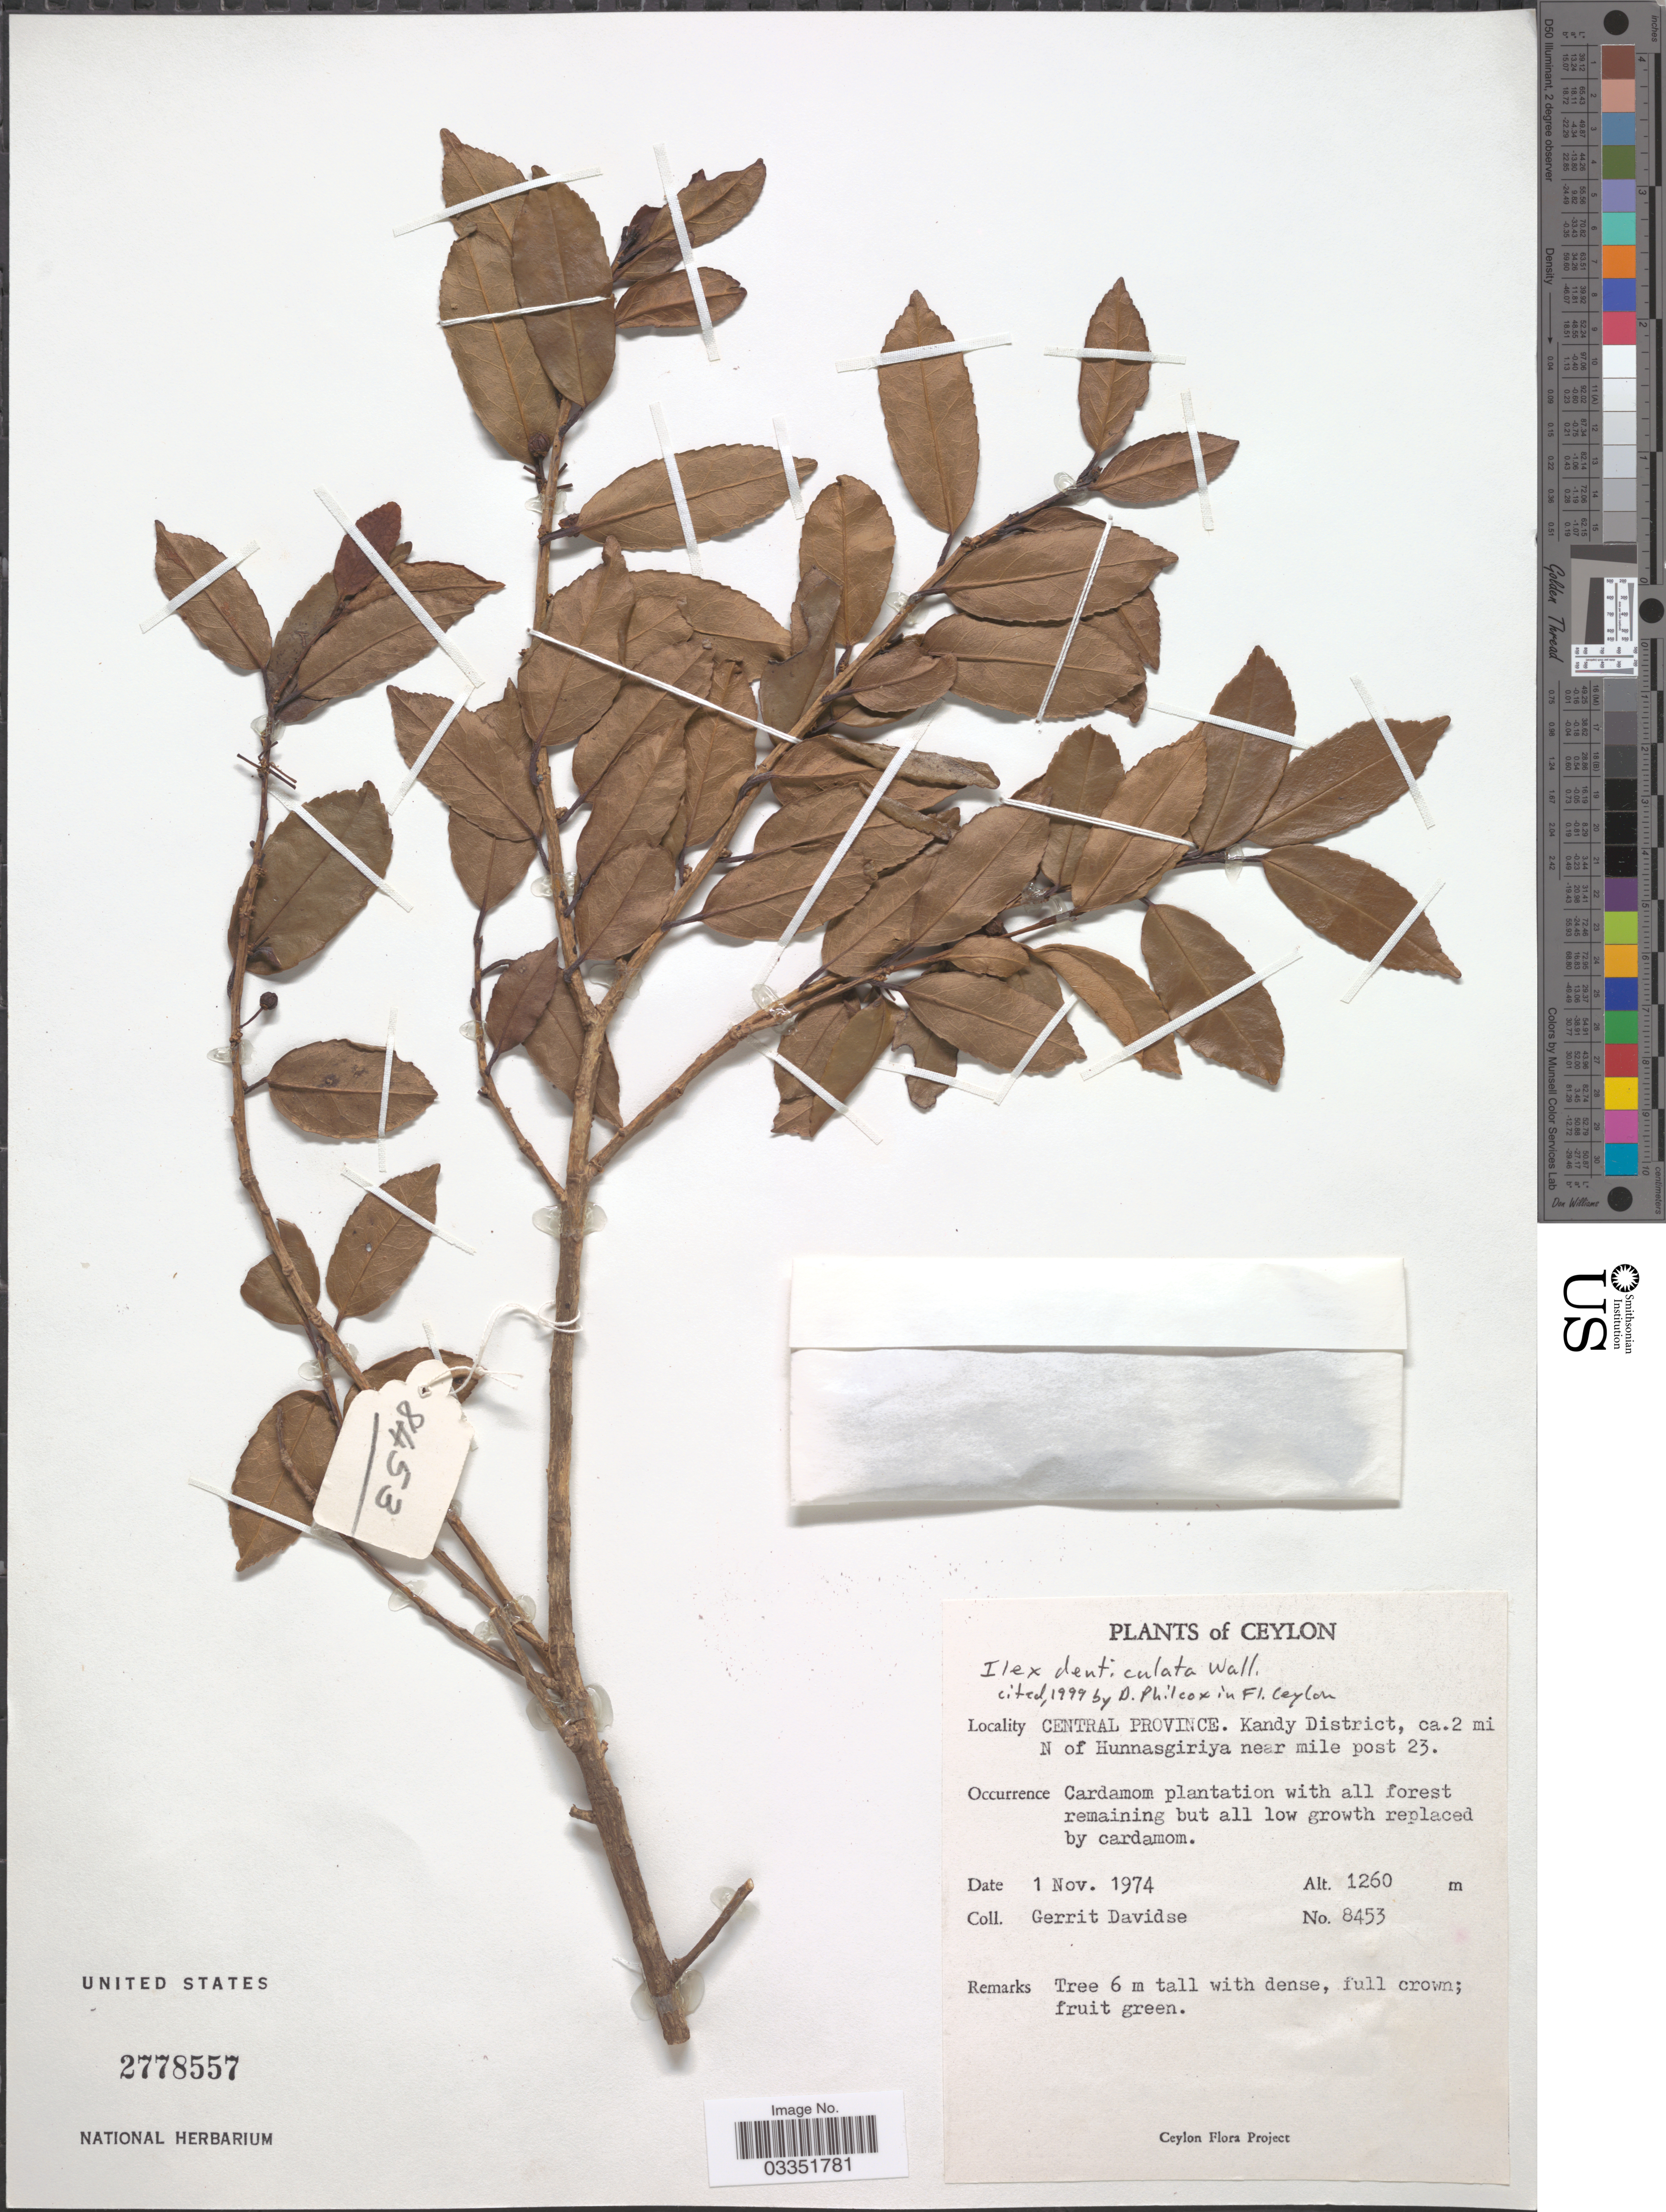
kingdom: Plantae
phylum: Tracheophyta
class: Magnoliopsida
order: Aquifoliales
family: Aquifoliaceae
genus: Ilex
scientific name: Ilex denticulata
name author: Wall. ex Wight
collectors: G. Davidse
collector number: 8453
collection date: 1974-11-01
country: Sri Lanka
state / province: Central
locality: Ceylon. Kandy District, ca. 2 mi N of Hunnasgiriya near mile post 23.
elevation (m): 1260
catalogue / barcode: US 2778557